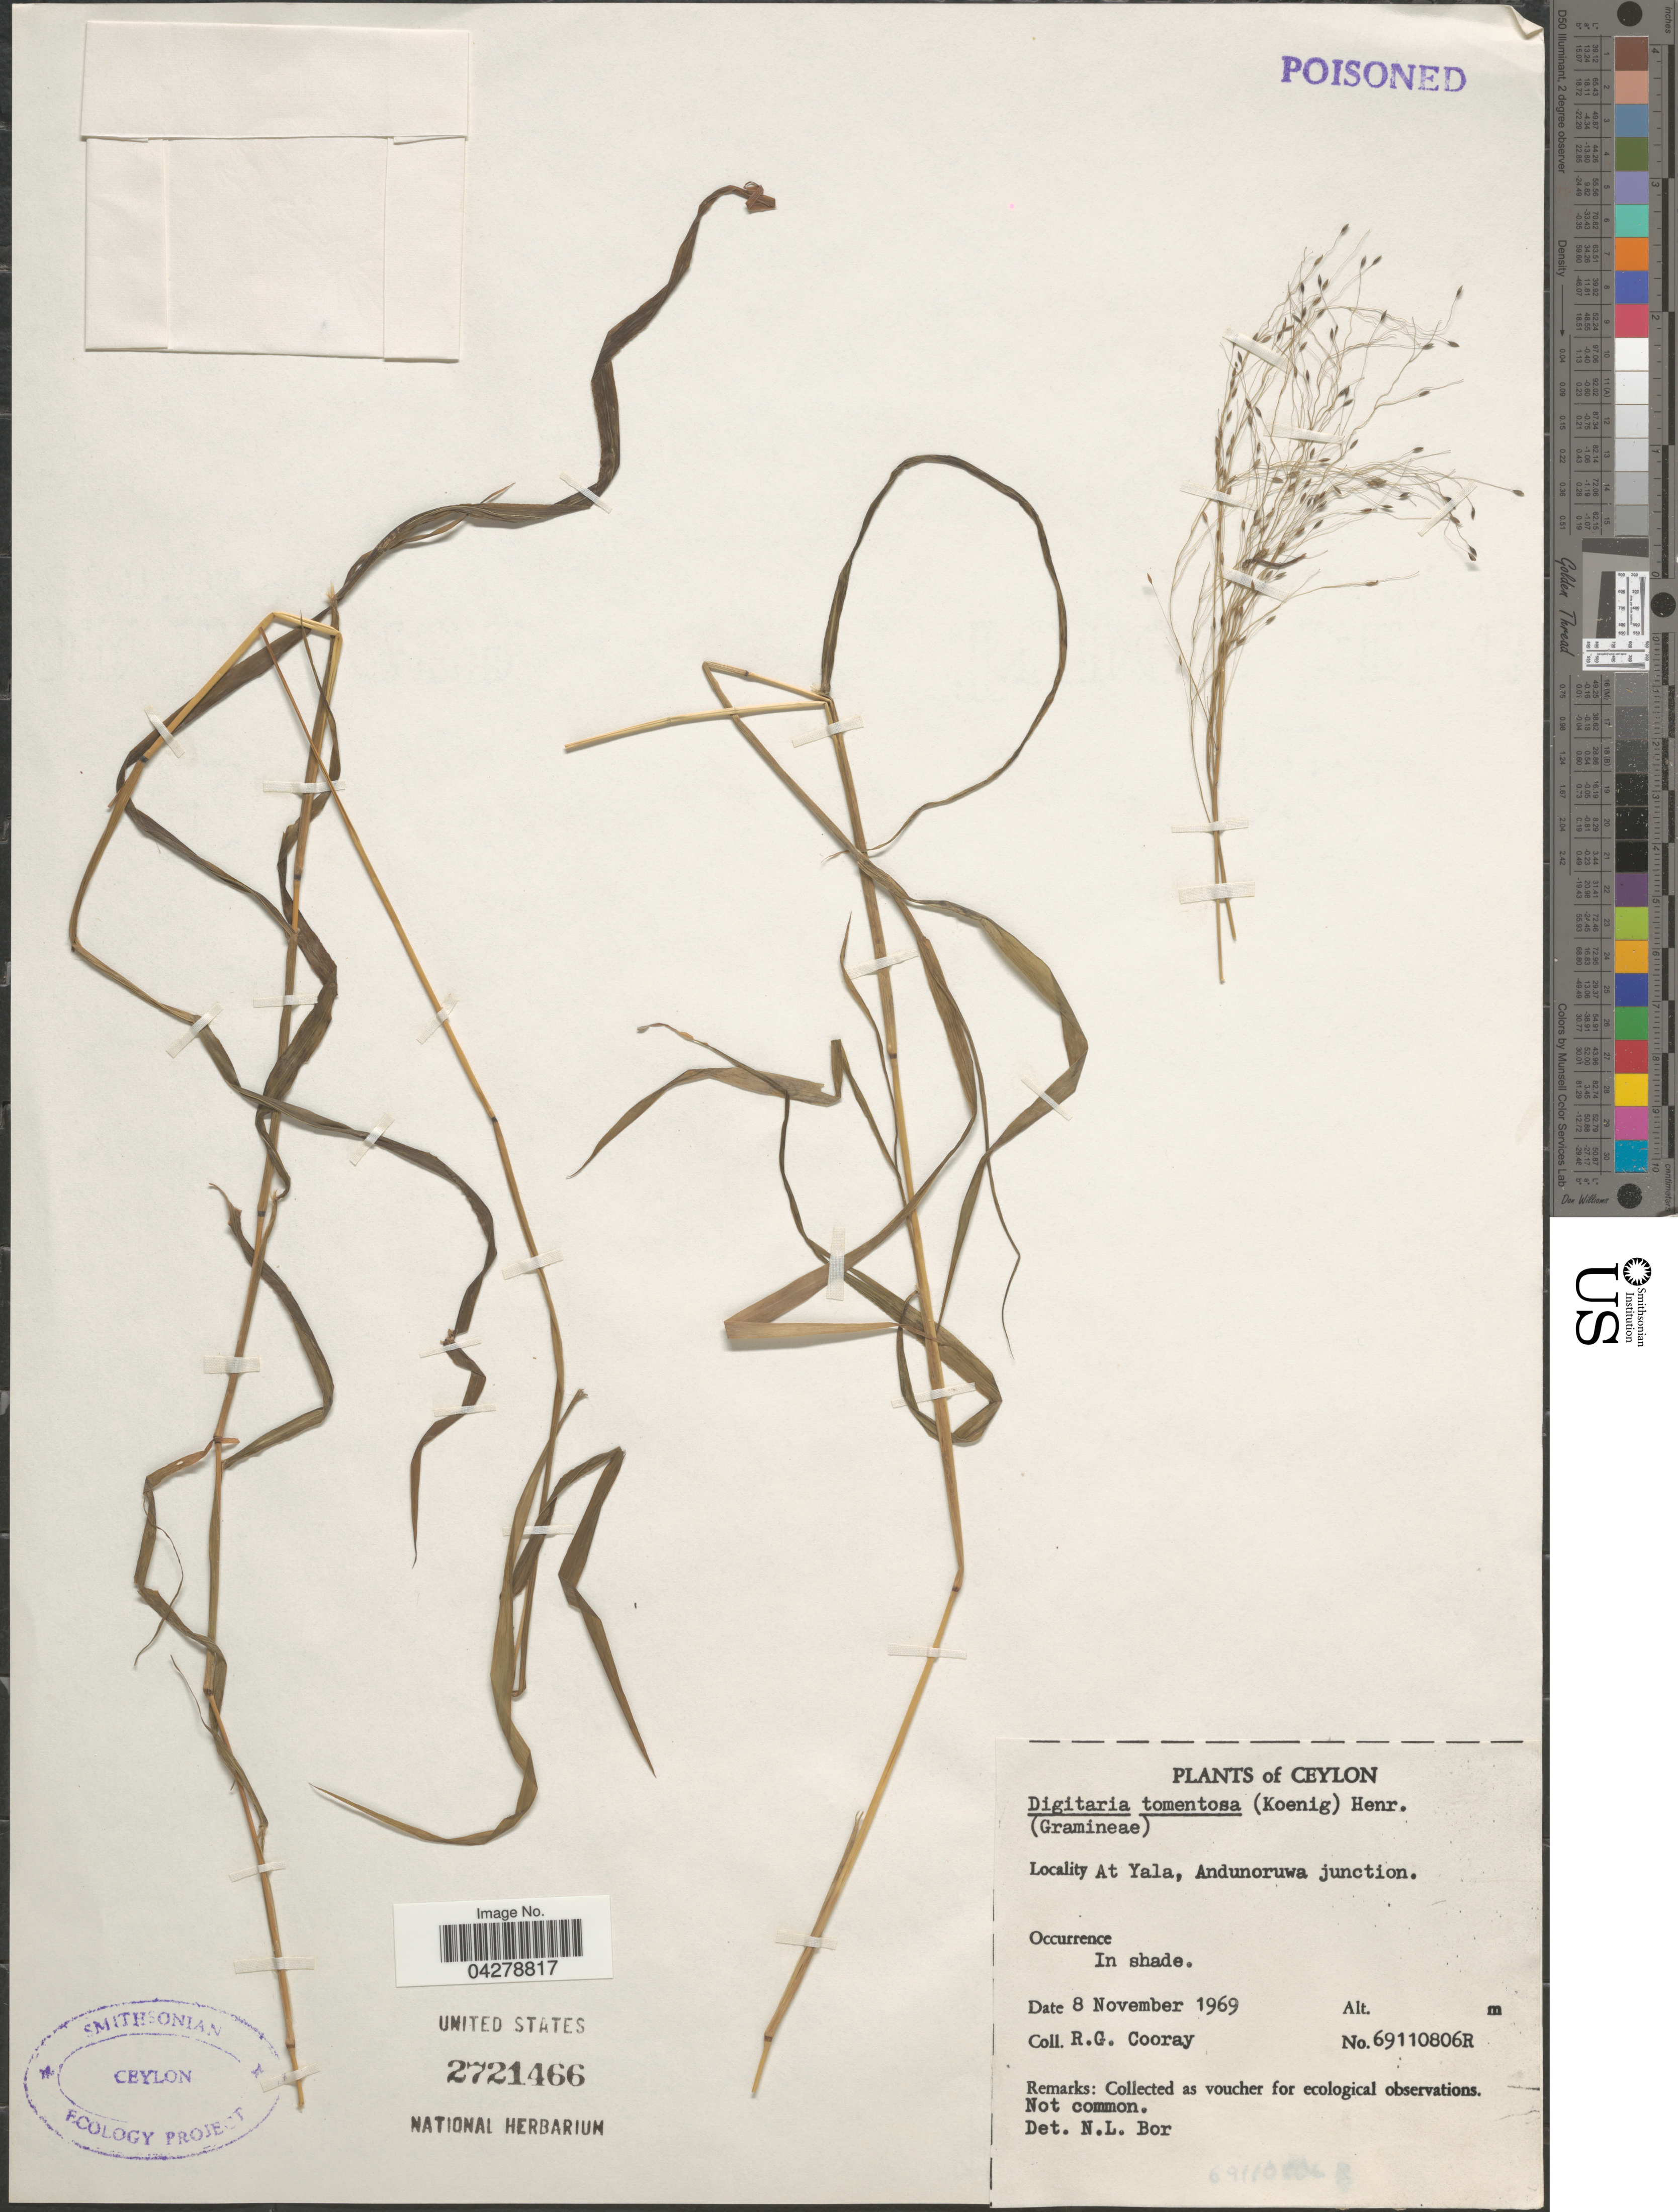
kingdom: Plantae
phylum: Tracheophyta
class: Liliopsida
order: Poales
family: Poaceae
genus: Digitaria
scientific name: Digitaria tomentosa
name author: (J. Koenig ex Rottler) Henr.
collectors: R. Cooray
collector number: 69110806R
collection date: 1969-11-08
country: Sri Lanka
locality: Ceylon. At Yala, Andunoruwa junction.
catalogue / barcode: US 2721466